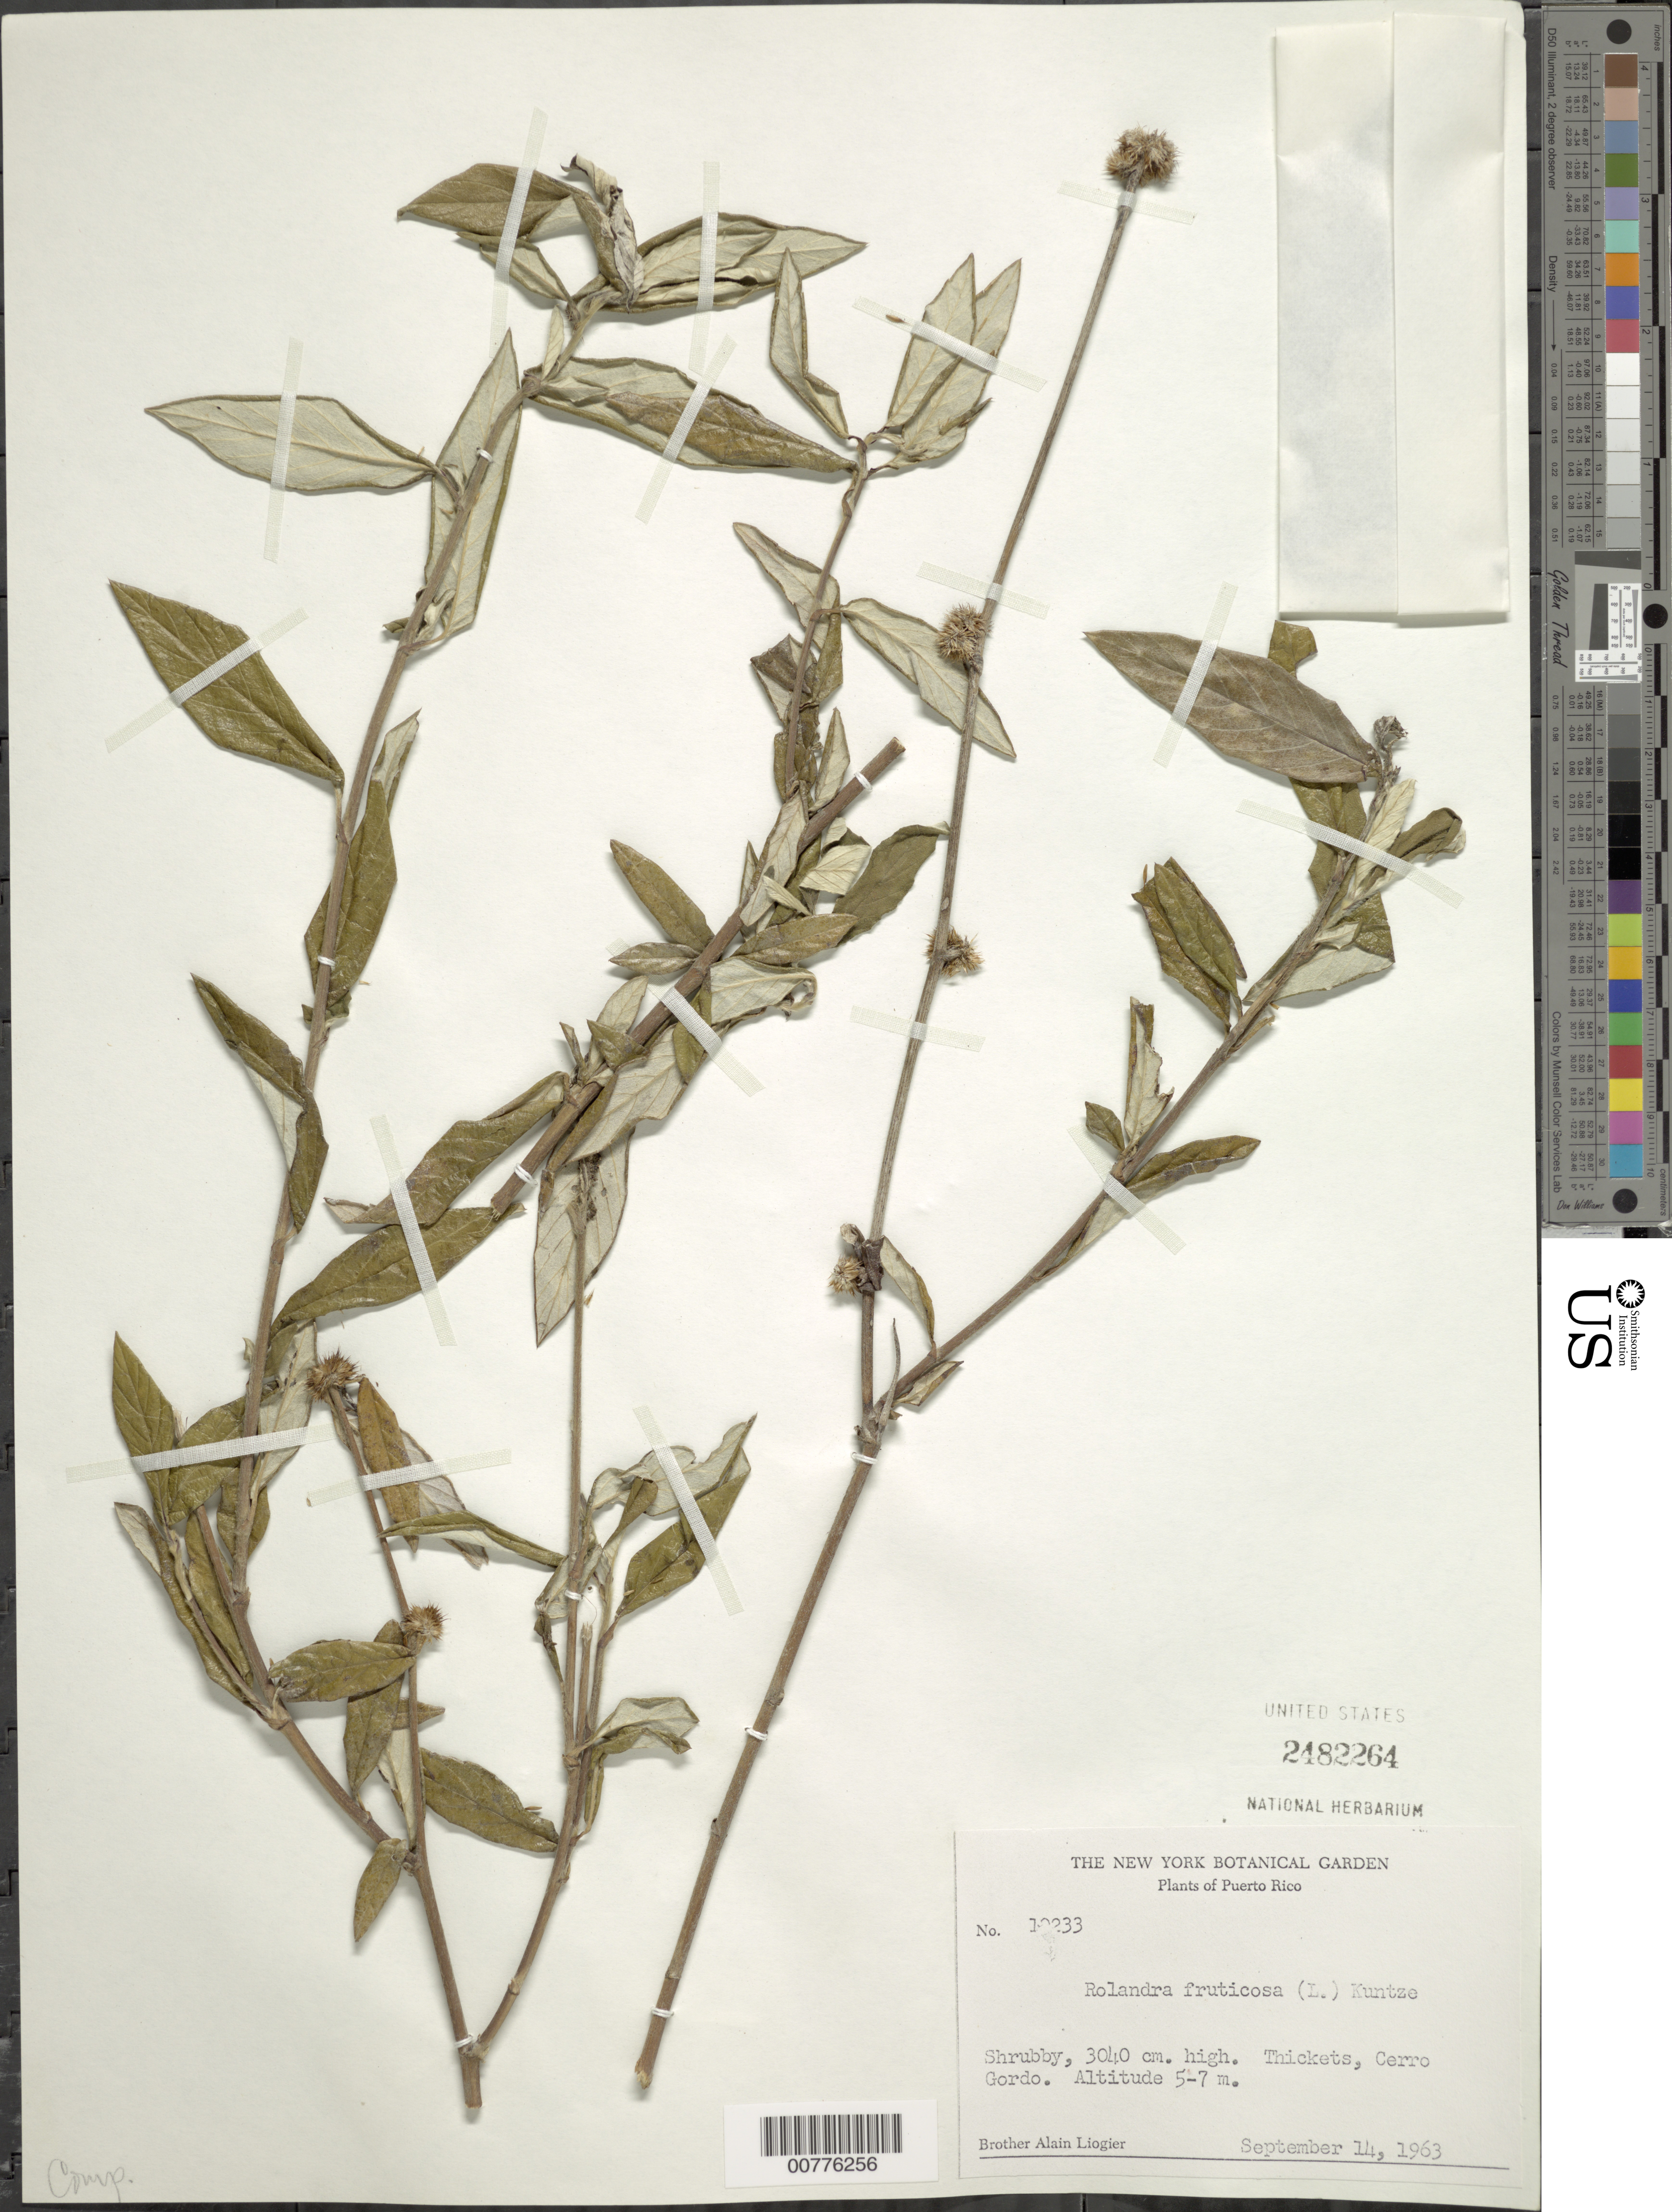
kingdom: Plantae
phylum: Tracheophyta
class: Magnoliopsida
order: Asterales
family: Asteraceae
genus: Rolandra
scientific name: Rolandra fruticosa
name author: (L.) Kuntze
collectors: A. H. Liogier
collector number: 10233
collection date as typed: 14 Sep 1963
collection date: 1963-09-14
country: Puerto Rico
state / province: Vega Alta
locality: Cerro Gordo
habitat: Thickets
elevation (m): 5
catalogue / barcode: US 2482264